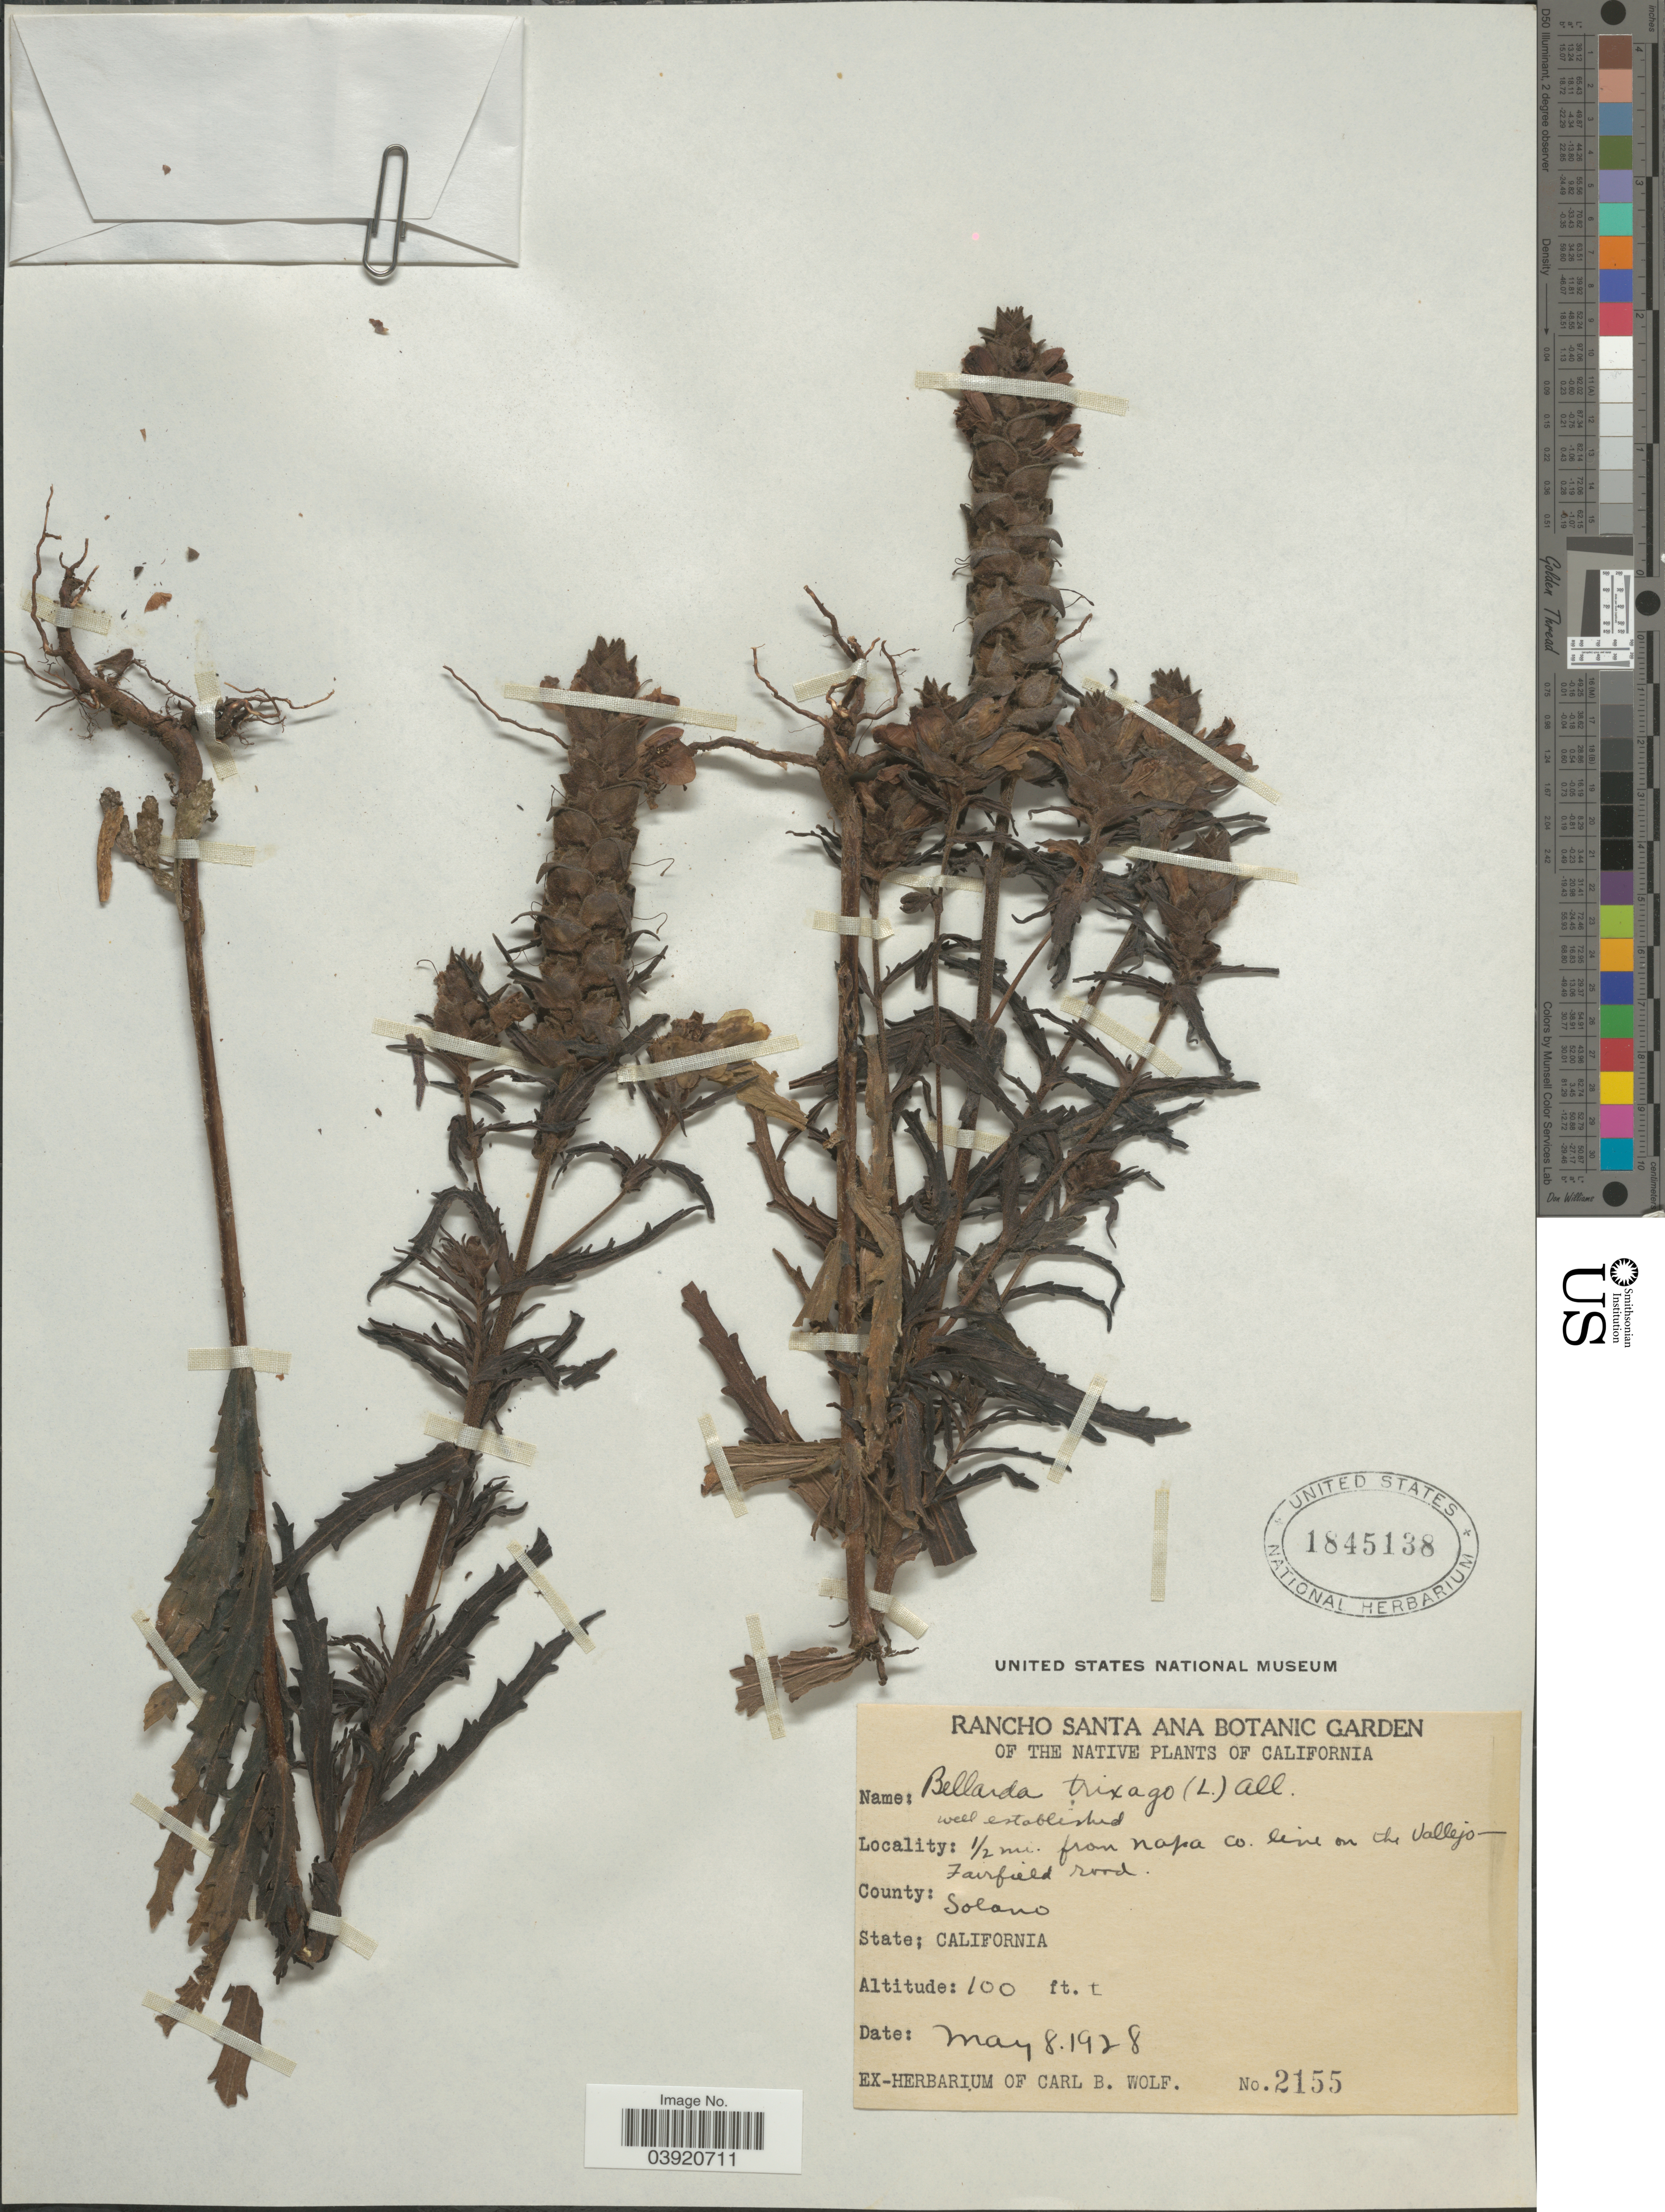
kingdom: Plantae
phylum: Tracheophyta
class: Magnoliopsida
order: Lamiales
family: Orobanchaceae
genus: Bellardia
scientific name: Bellardia trixago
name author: (L.) All.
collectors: ex herb. Carl B. Wolf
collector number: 2155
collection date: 1928-05-08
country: United States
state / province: California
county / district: Solano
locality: ½ mi. from Napa Co. line on the vallejo-Fairfield road. County: Solano.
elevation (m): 30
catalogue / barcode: US 1845138